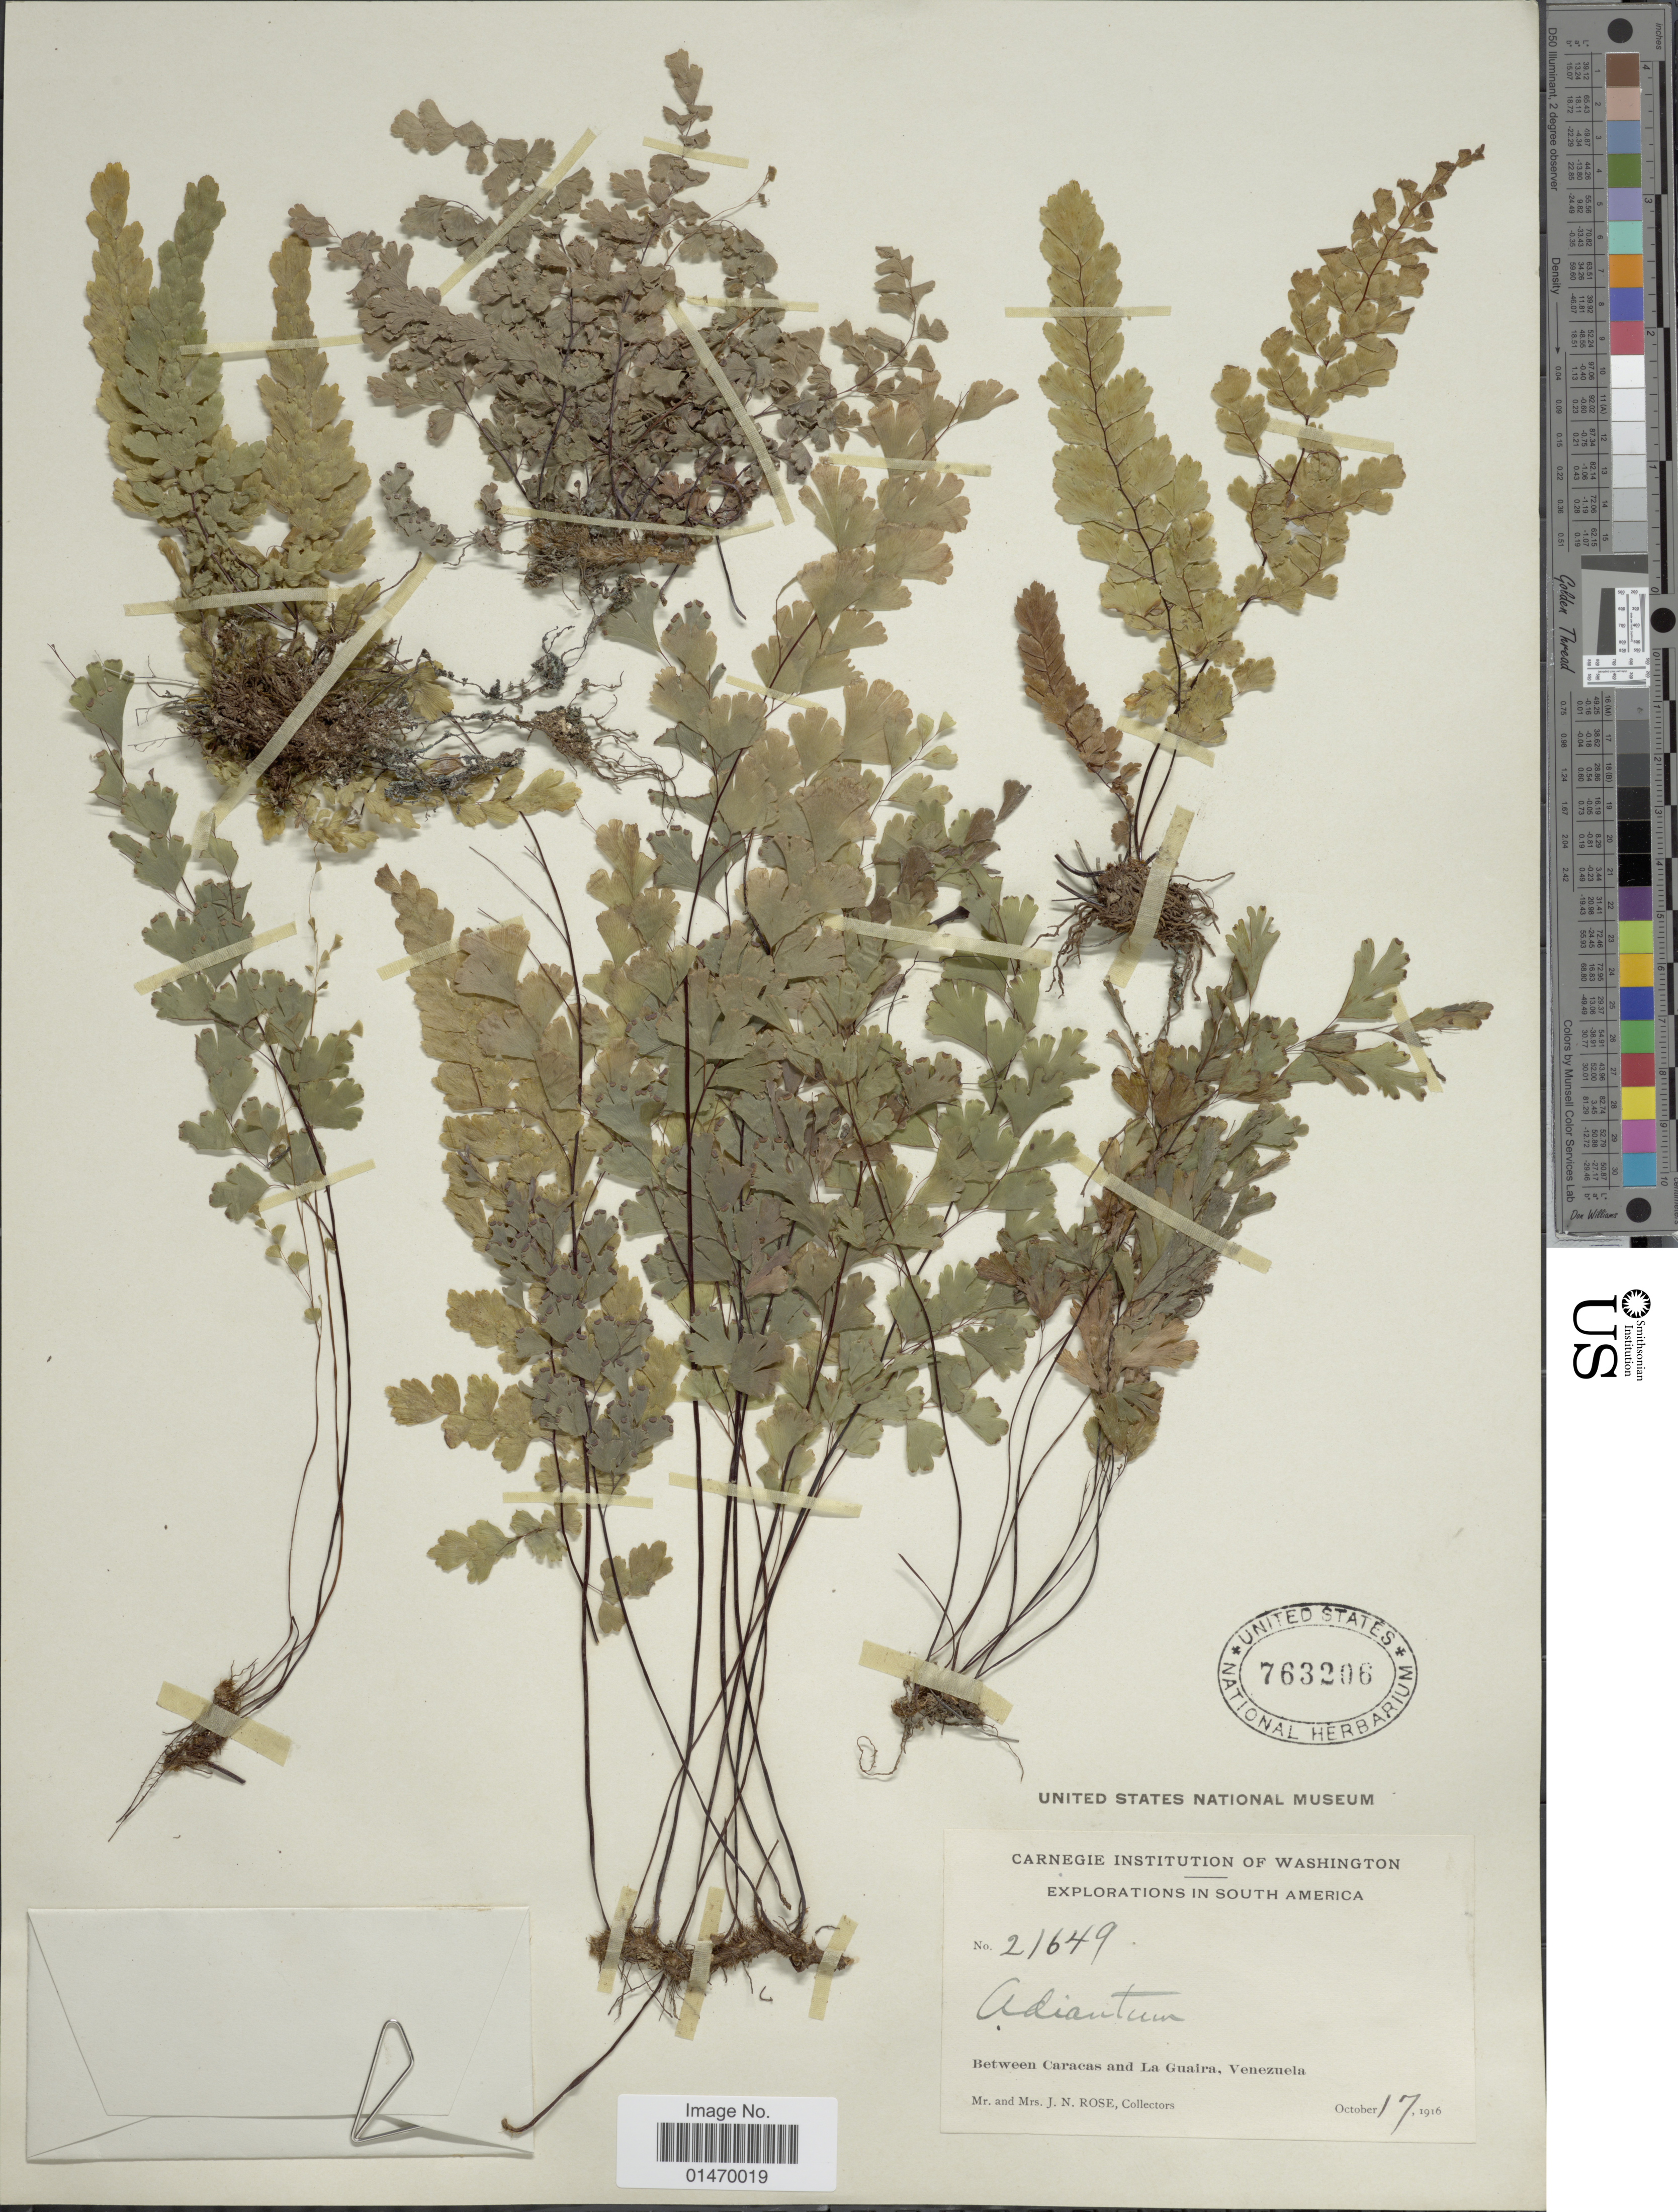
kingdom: Plantae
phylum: Tracheophyta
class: Polypodiopsida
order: Polypodiales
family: Pteridaceae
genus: Adiantum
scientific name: Adiantum capillus-veneris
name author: L.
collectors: J. N. Rose & L. B. Rose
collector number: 21649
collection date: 1916-10-17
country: Venezuela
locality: South America. Between Caracas and La Guaira.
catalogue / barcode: US 763206